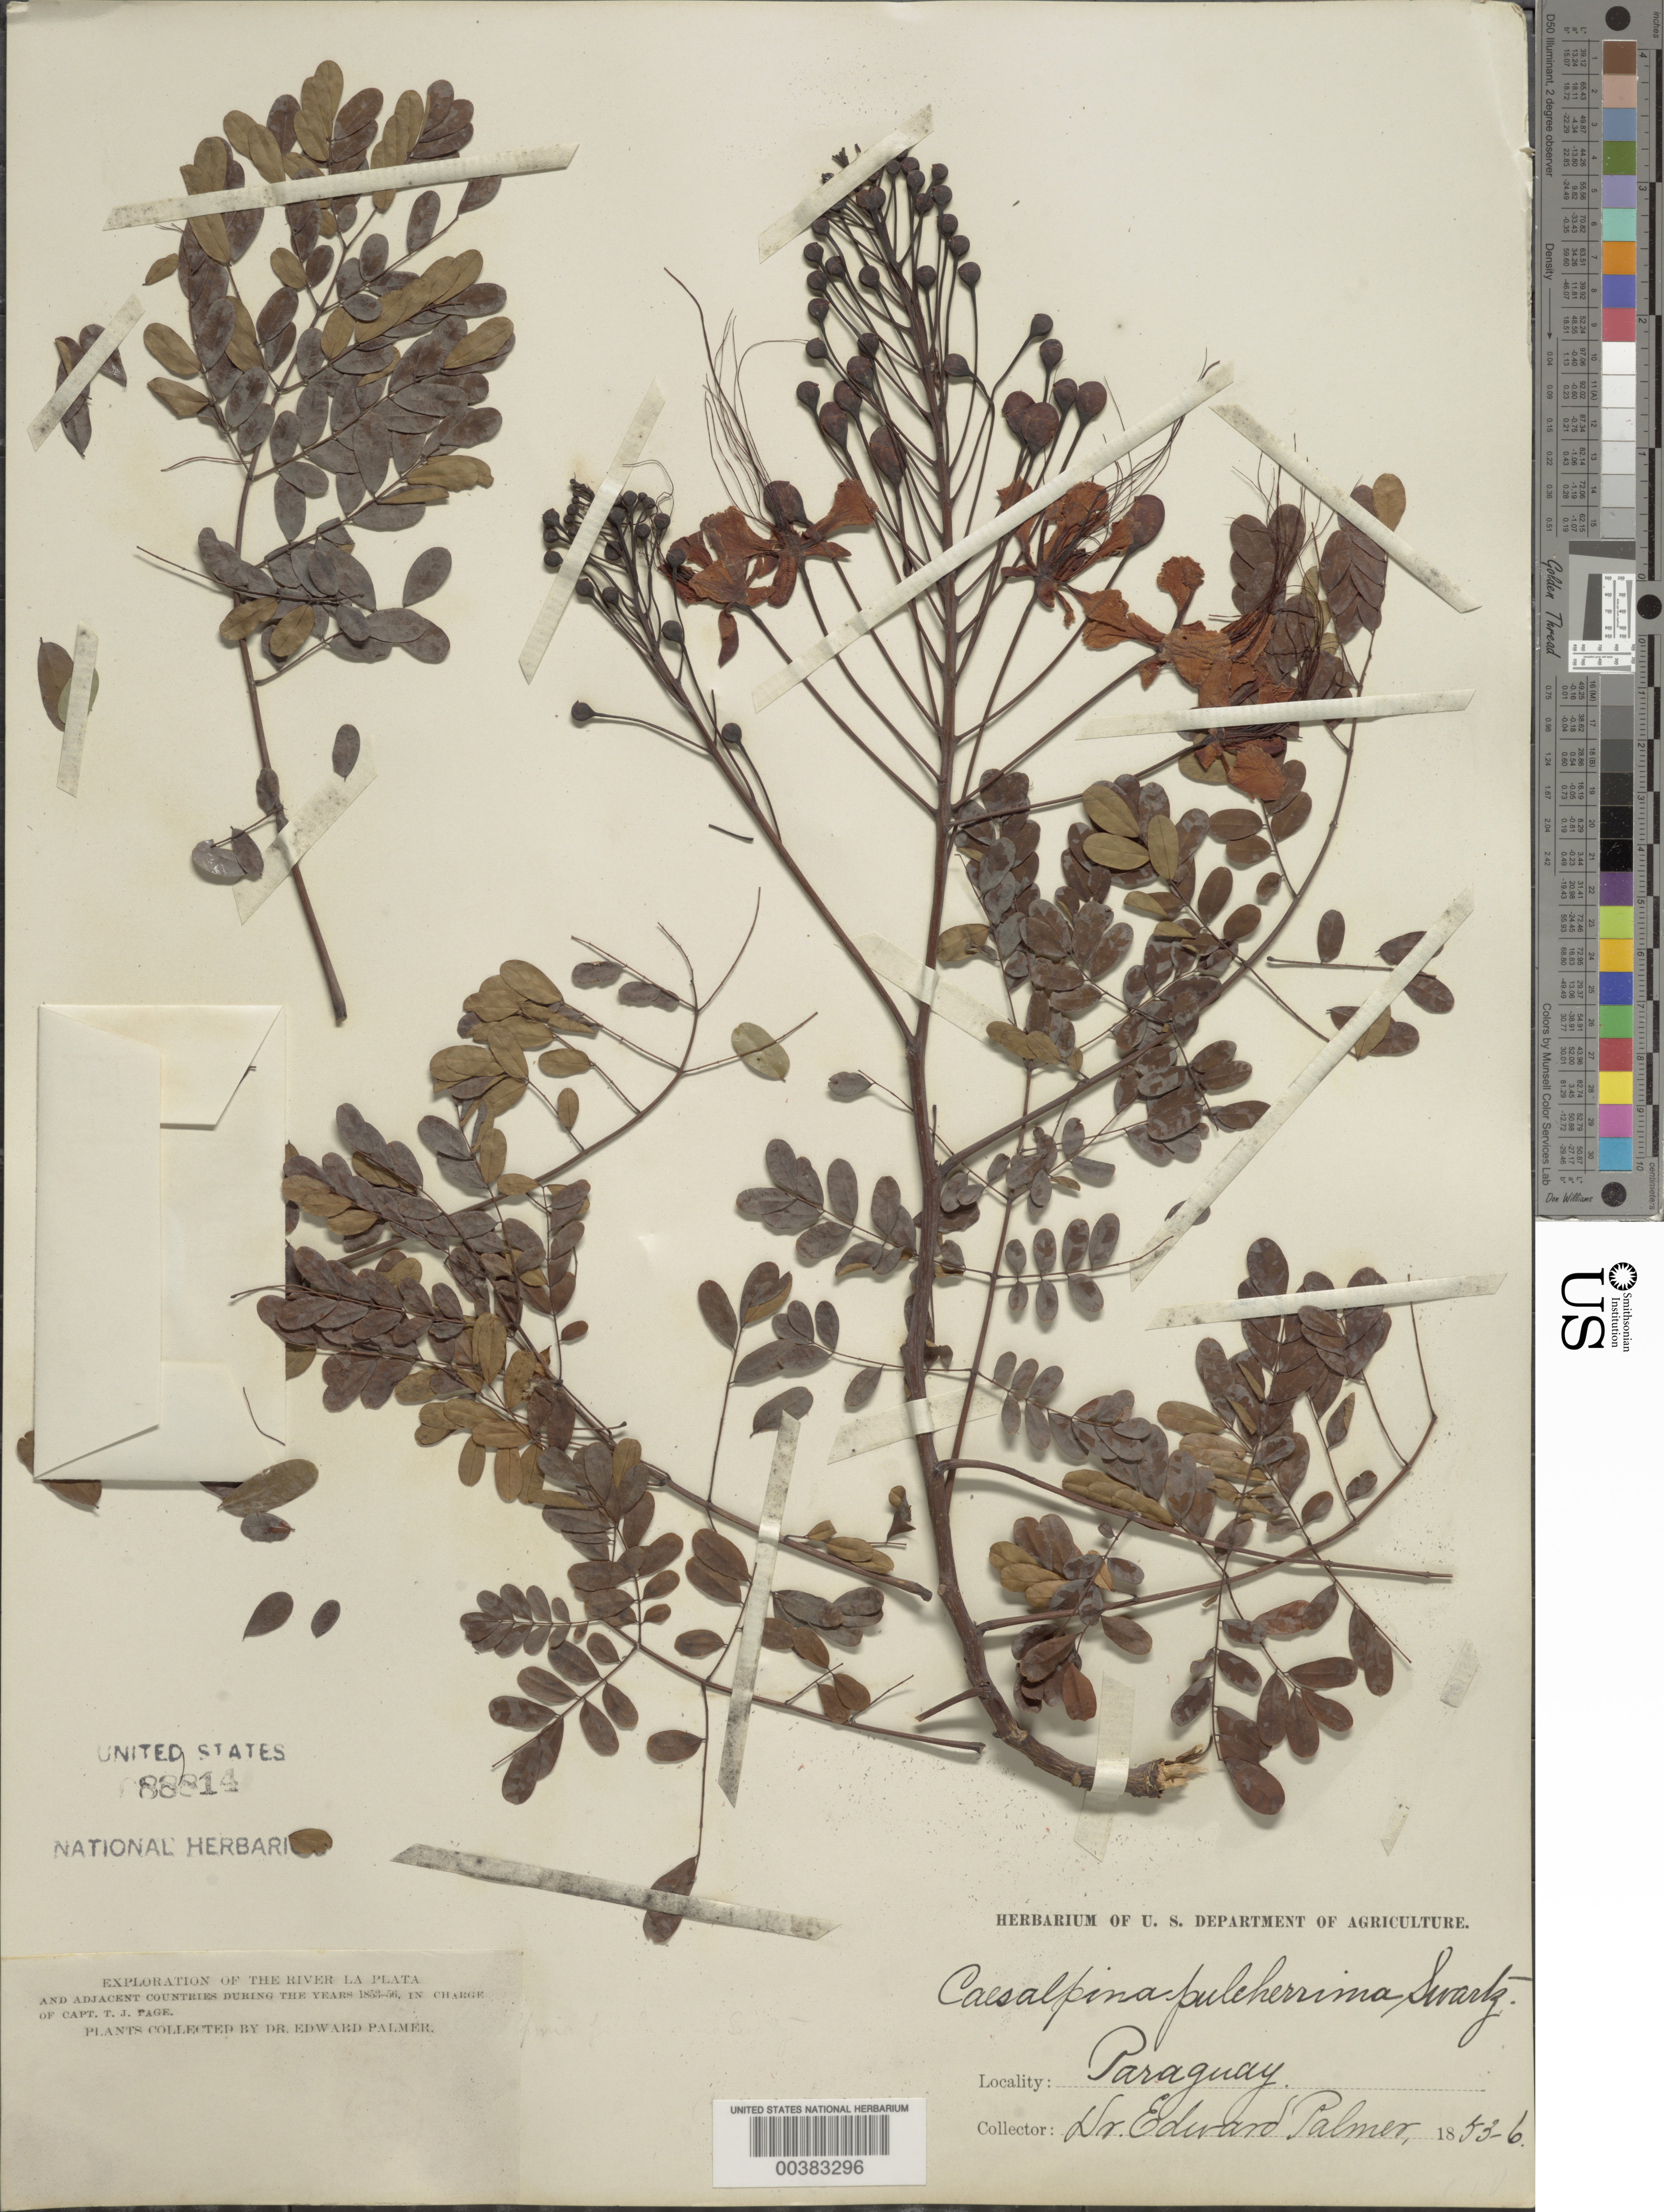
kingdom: Plantae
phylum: Tracheophyta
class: Magnoliopsida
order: Fabales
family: Fabaceae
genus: Caesalpinia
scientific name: Caesalpinia pulcherrima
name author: (L.) Sw.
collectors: E. Palmer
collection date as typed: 1853 to -- -- 1856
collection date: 1853/1856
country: Paraguay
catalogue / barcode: US 88814